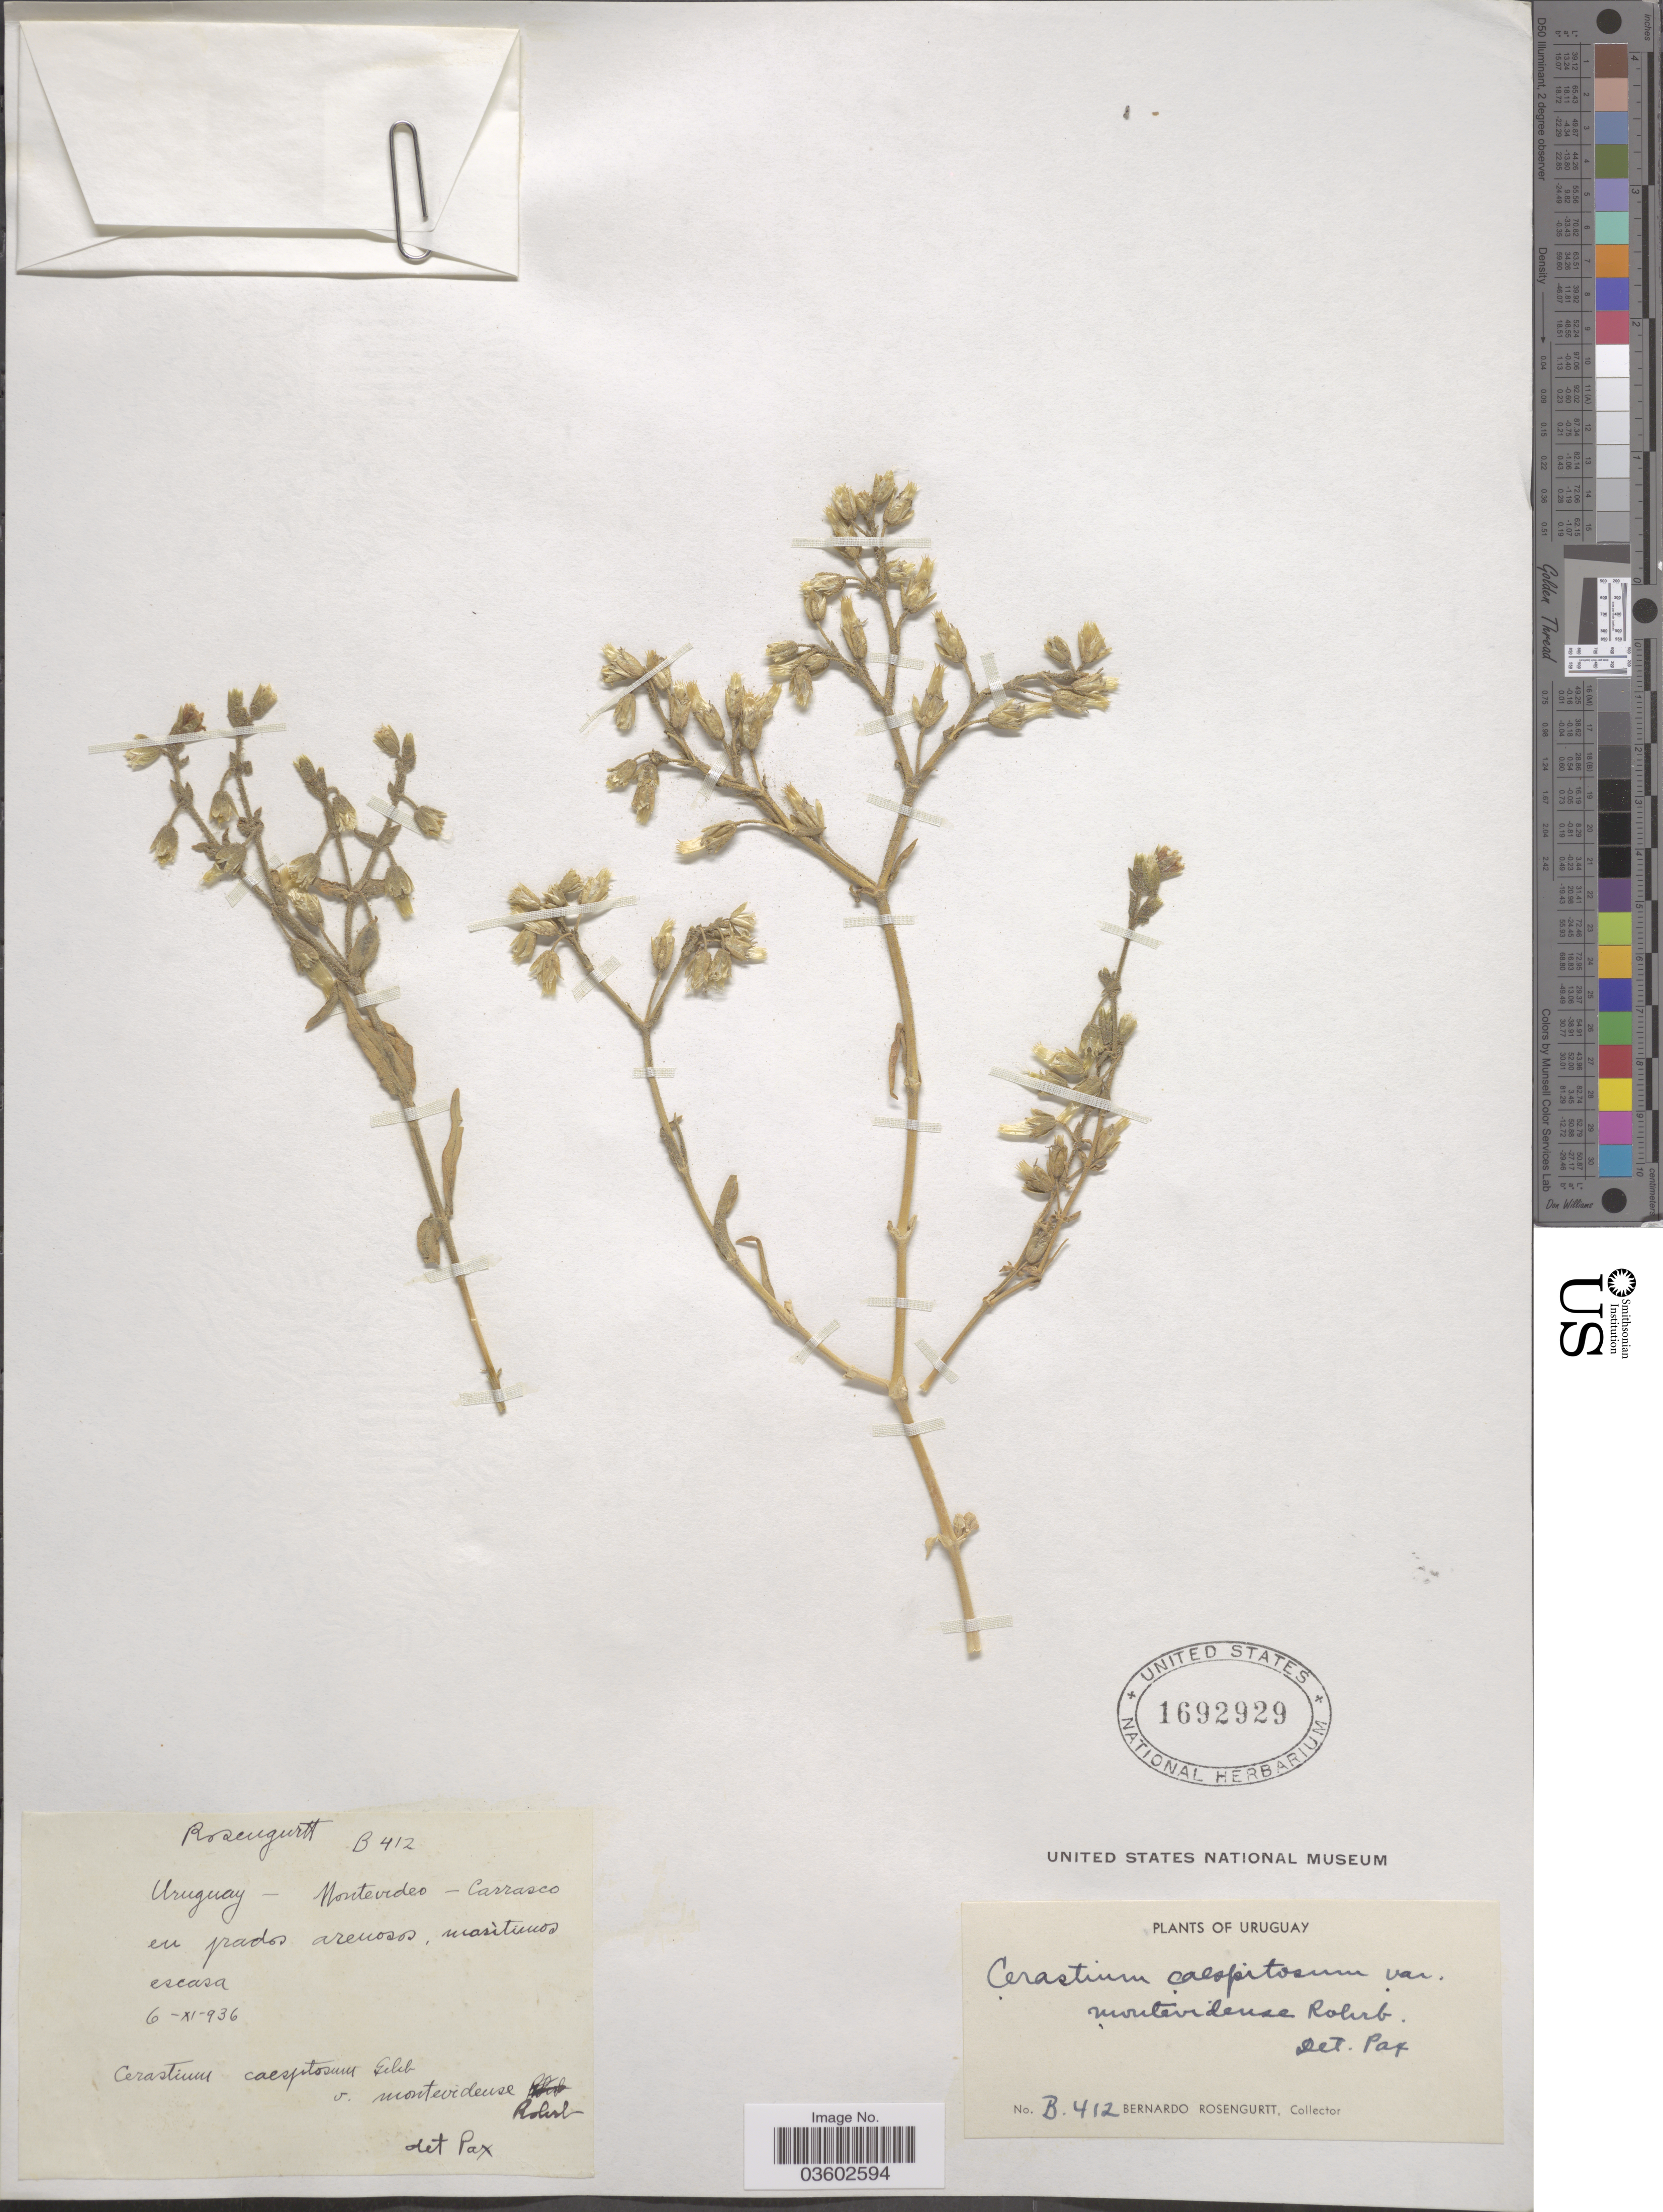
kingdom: Plantae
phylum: Tracheophyta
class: Magnoliopsida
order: Caryophyllales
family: Caryophyllaceae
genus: Cerastium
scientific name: Cerastium caespitosum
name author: Rchb. & Kit.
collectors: B. Rosengurtt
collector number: B 412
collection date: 1936-11-06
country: Uruguay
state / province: Montevideo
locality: Carrasco en pados arenosos.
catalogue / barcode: US 1692929